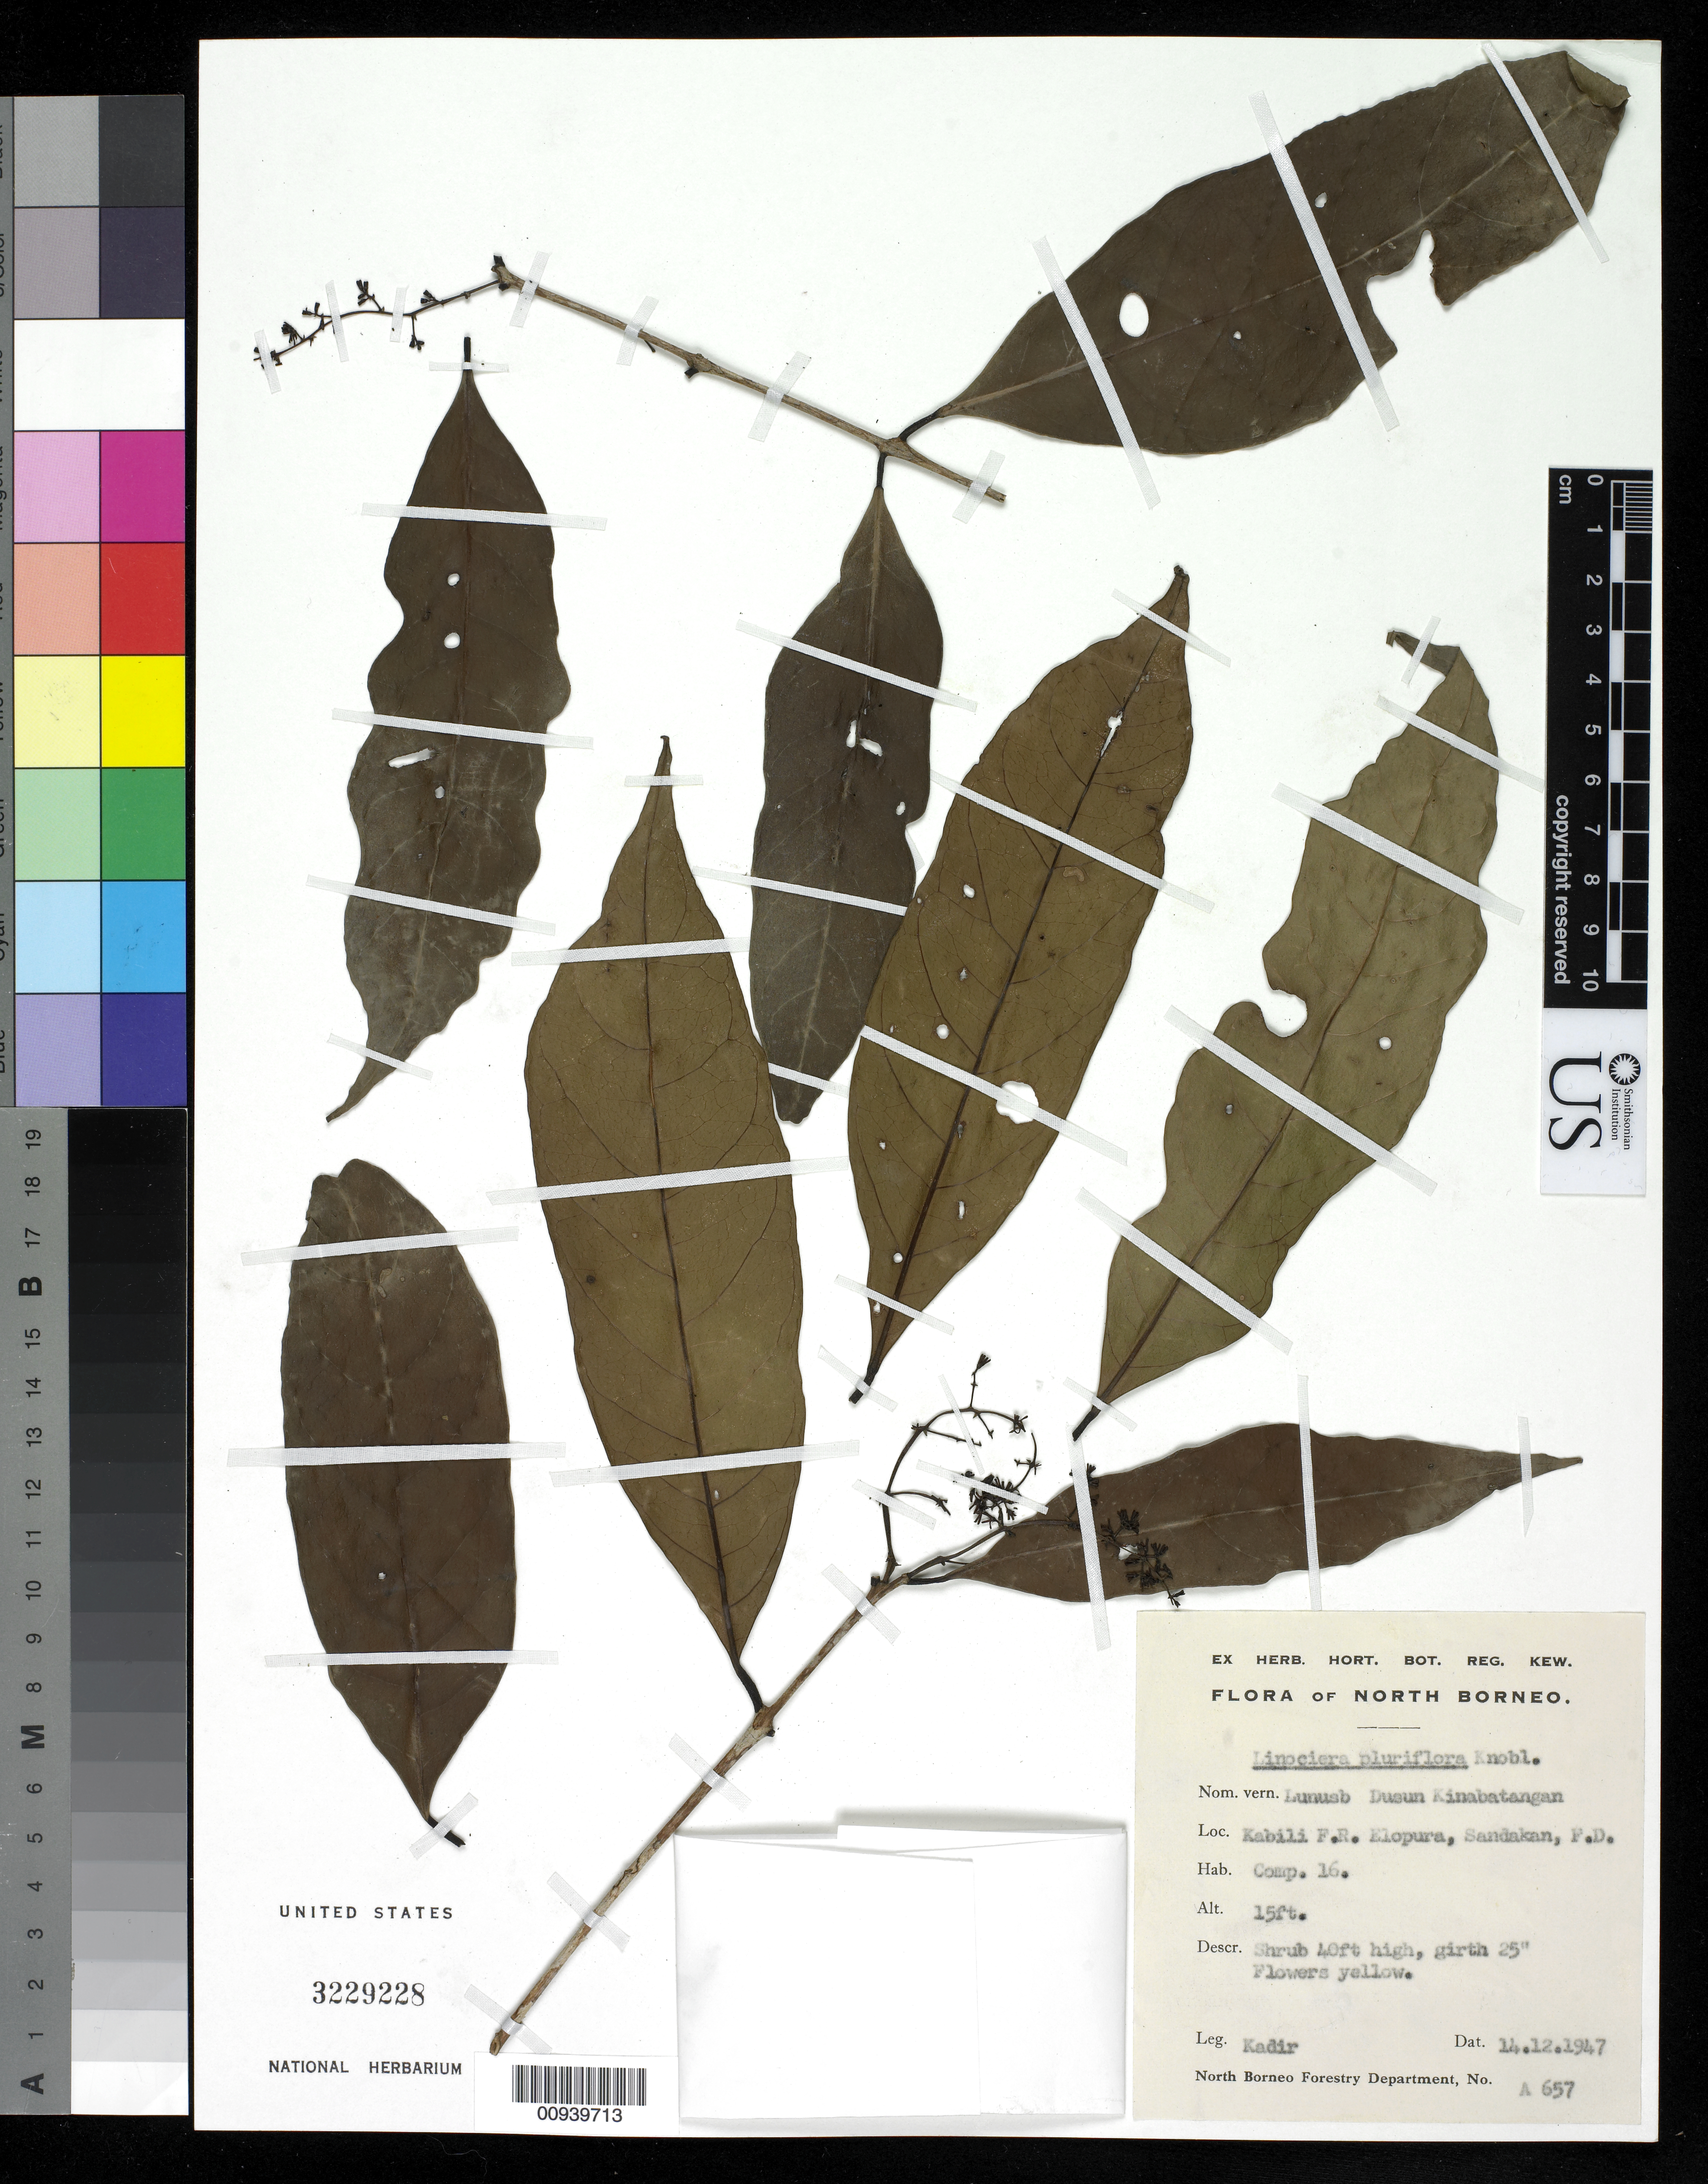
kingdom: Plantae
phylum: Tracheophyta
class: Magnoliopsida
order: Lamiales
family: Oleaceae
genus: Linociera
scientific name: Linociera pluriflora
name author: Knobl.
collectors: Kadir Bin Abdul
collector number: A 657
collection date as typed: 14 Dec 1947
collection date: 1947-12-14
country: Indonesia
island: Borneo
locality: Kabili F.R., Elopura, Sandakan, F.D.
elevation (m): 5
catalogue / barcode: US 3229228